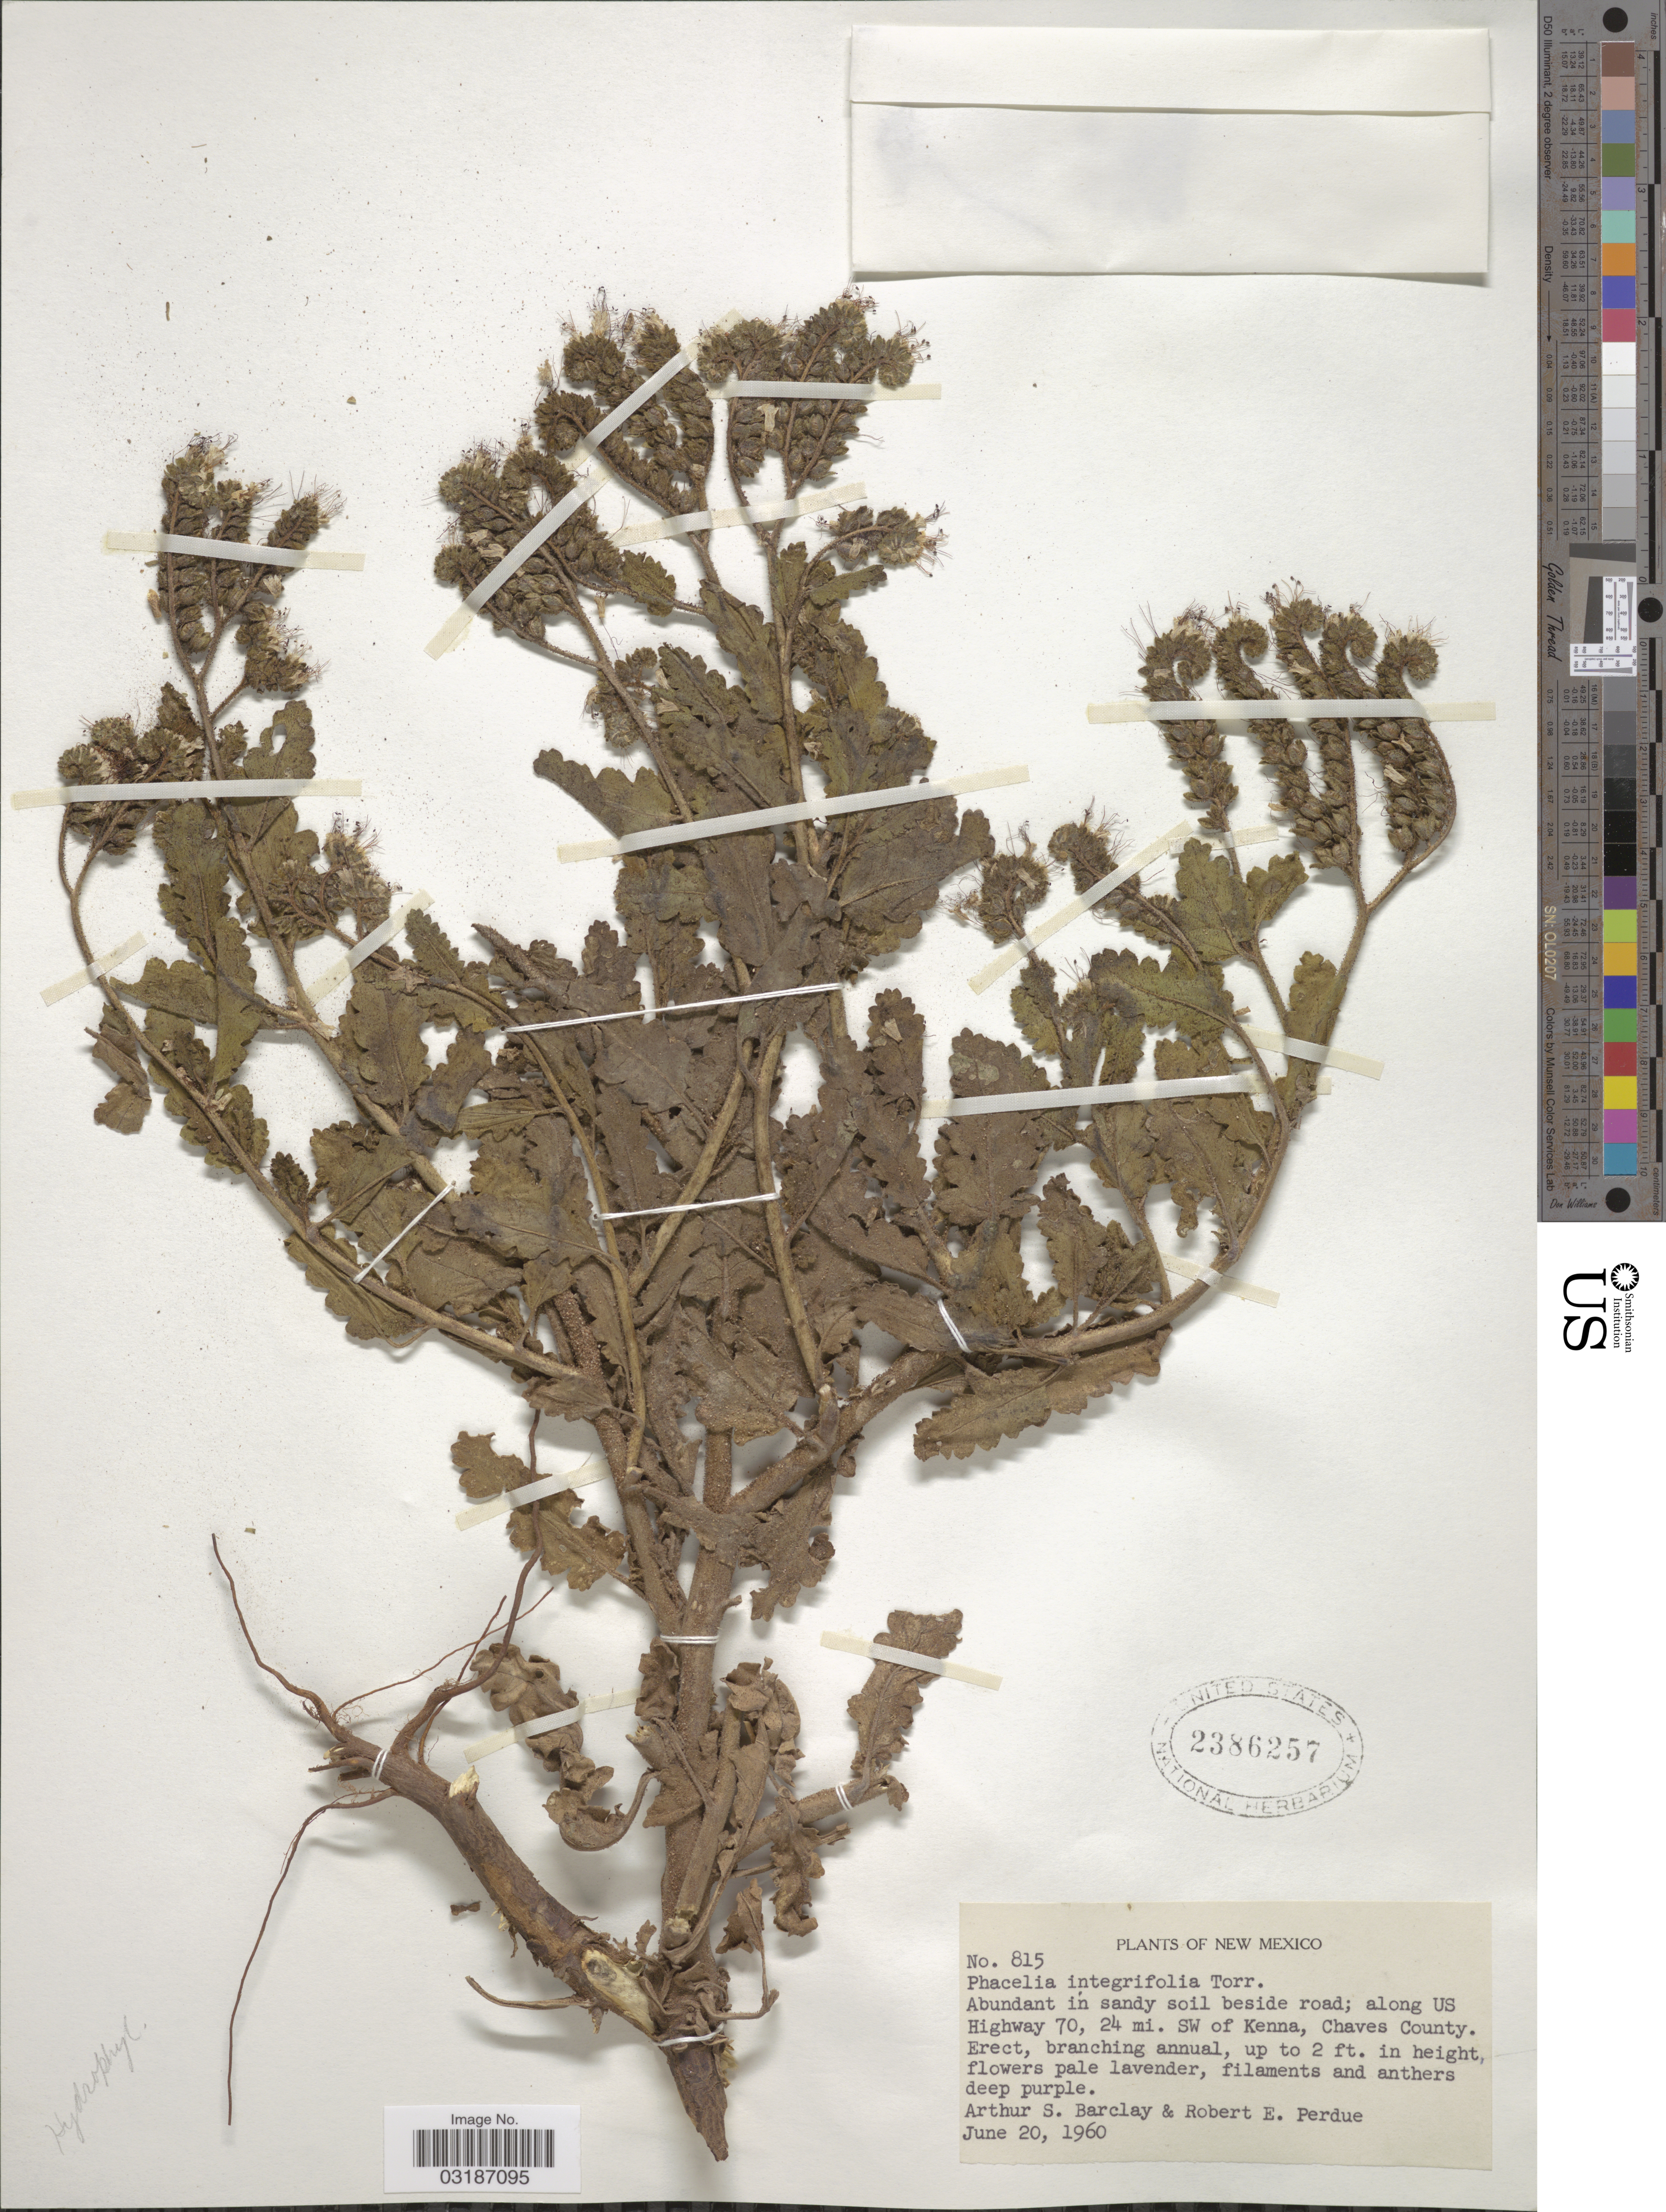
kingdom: Plantae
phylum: Tracheophyta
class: Magnoliopsida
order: Boraginales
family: Hydrophyllaceae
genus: Phacelia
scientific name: Phacelia integrifolia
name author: Torr.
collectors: A. S. Barclay & R. E. Perdue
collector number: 815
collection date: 1960-06-20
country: United States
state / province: New Mexico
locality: Along US Highway 70, 24 mi. SW of Kenna, Chaves County.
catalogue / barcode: US 2386257